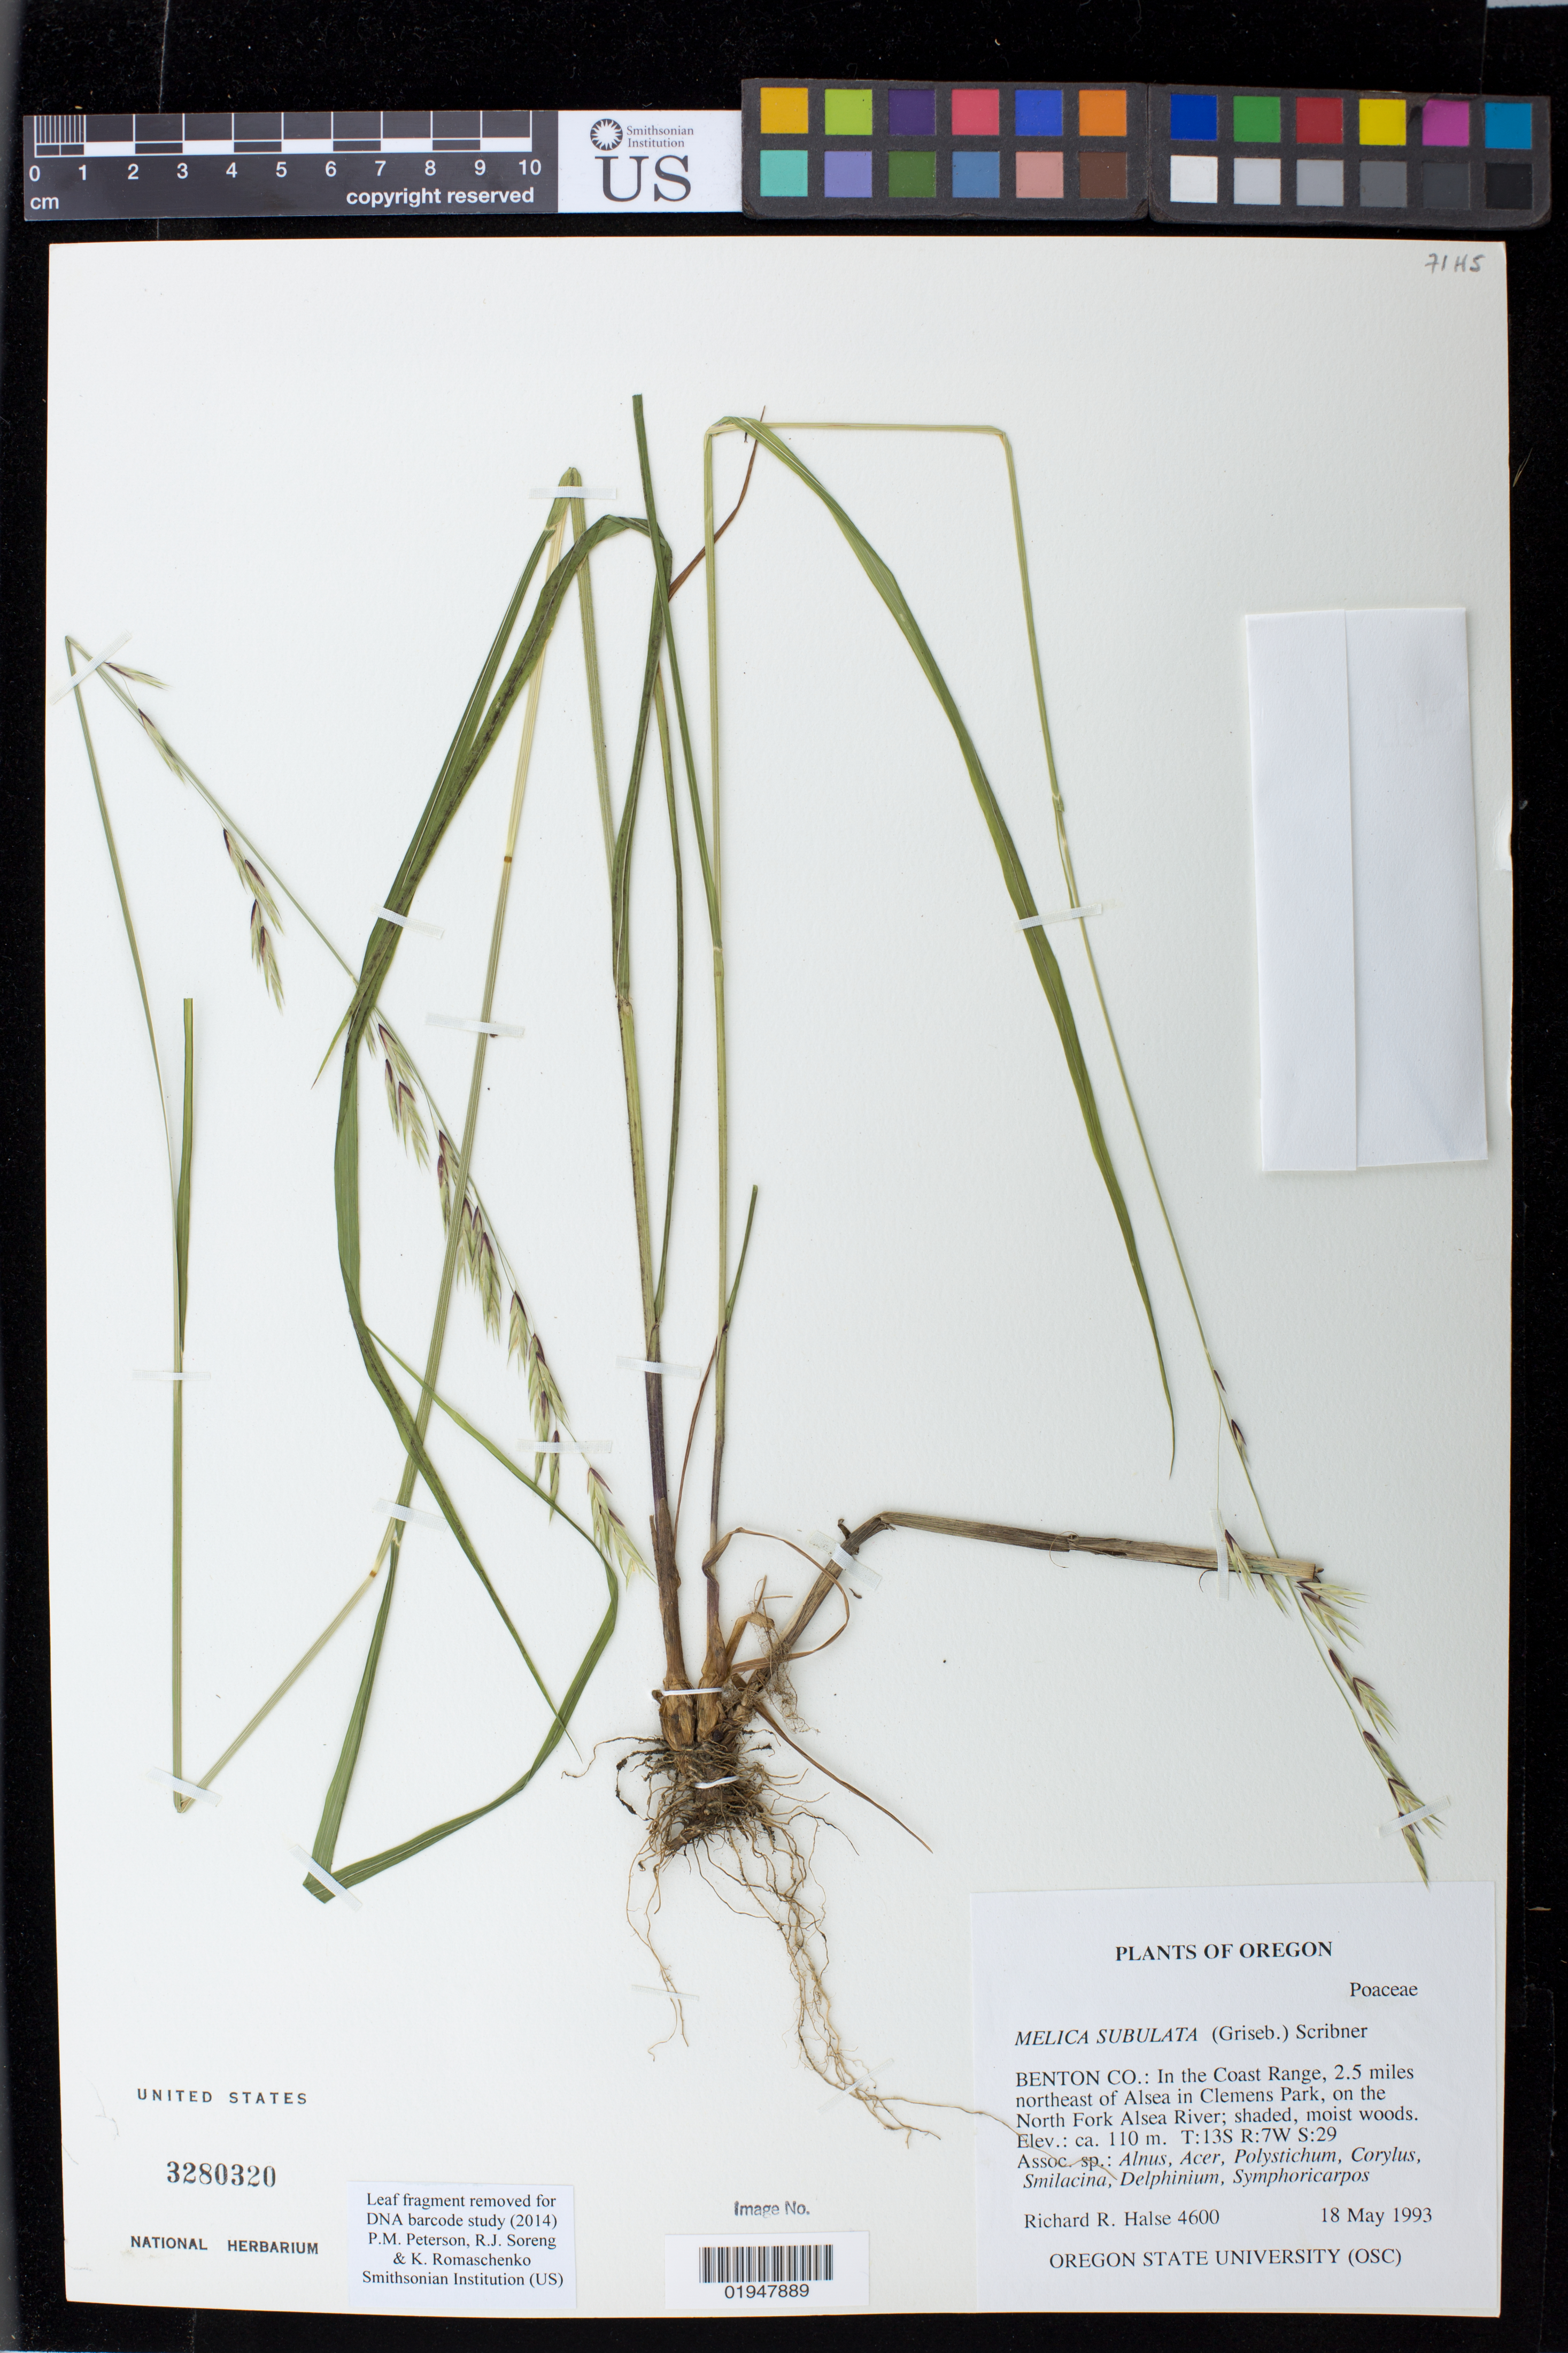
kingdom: Plantae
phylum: Tracheophyta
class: Liliopsida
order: Poales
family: Poaceae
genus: Melica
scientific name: Melica subulata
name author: (Griseb.) Scribn.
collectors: R. Halse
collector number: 4600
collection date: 1993-05-18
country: United States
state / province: Oregon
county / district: Benton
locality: In the Coast Range, 2.5 miles northeast of Alsea in Clemens Park, on the North Fork Alsea River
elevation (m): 110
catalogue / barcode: US 3280320